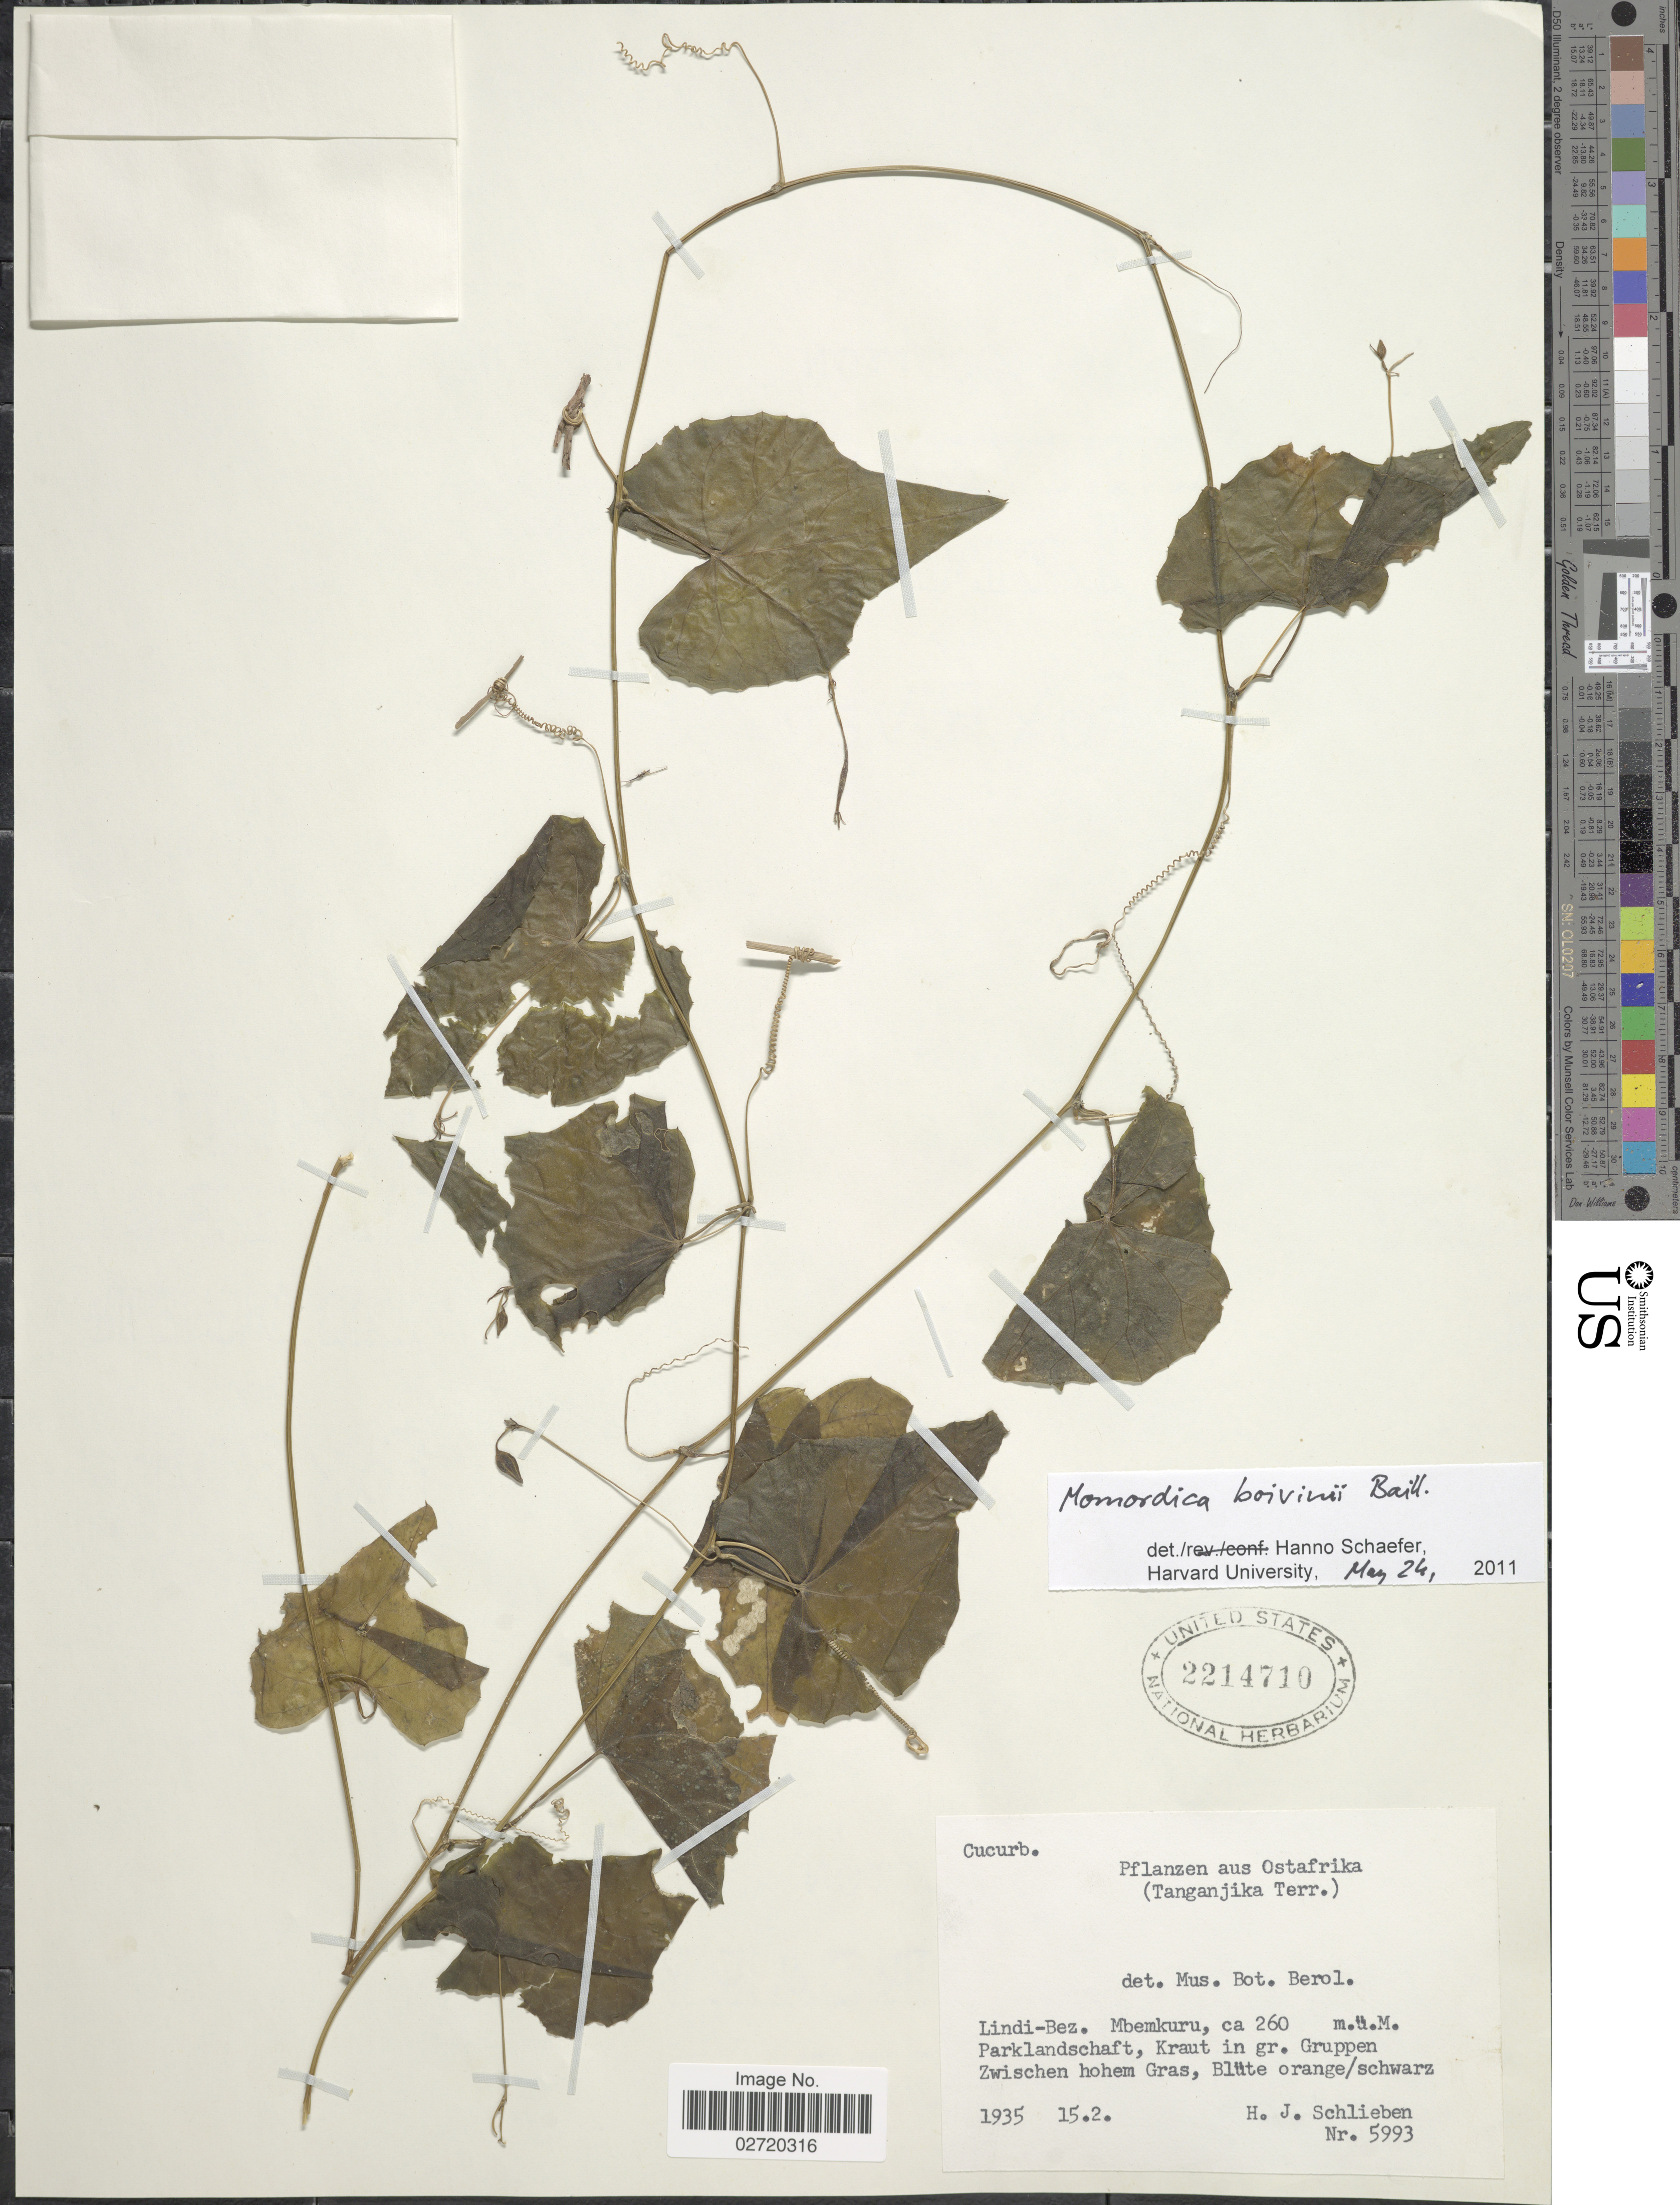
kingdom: Plantae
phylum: Tracheophyta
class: Magnoliopsida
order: Cucurbitales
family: Cucurbitaceae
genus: Momordica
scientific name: Momordica boivinii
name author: Baill.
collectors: H. J. Schlieben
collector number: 5993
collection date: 1935-02-15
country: Tanzania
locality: Aus Ostafrika, (Tanganjika Terr.) Lindi-Bez. Mbemkuru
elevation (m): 260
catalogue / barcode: US 2214710